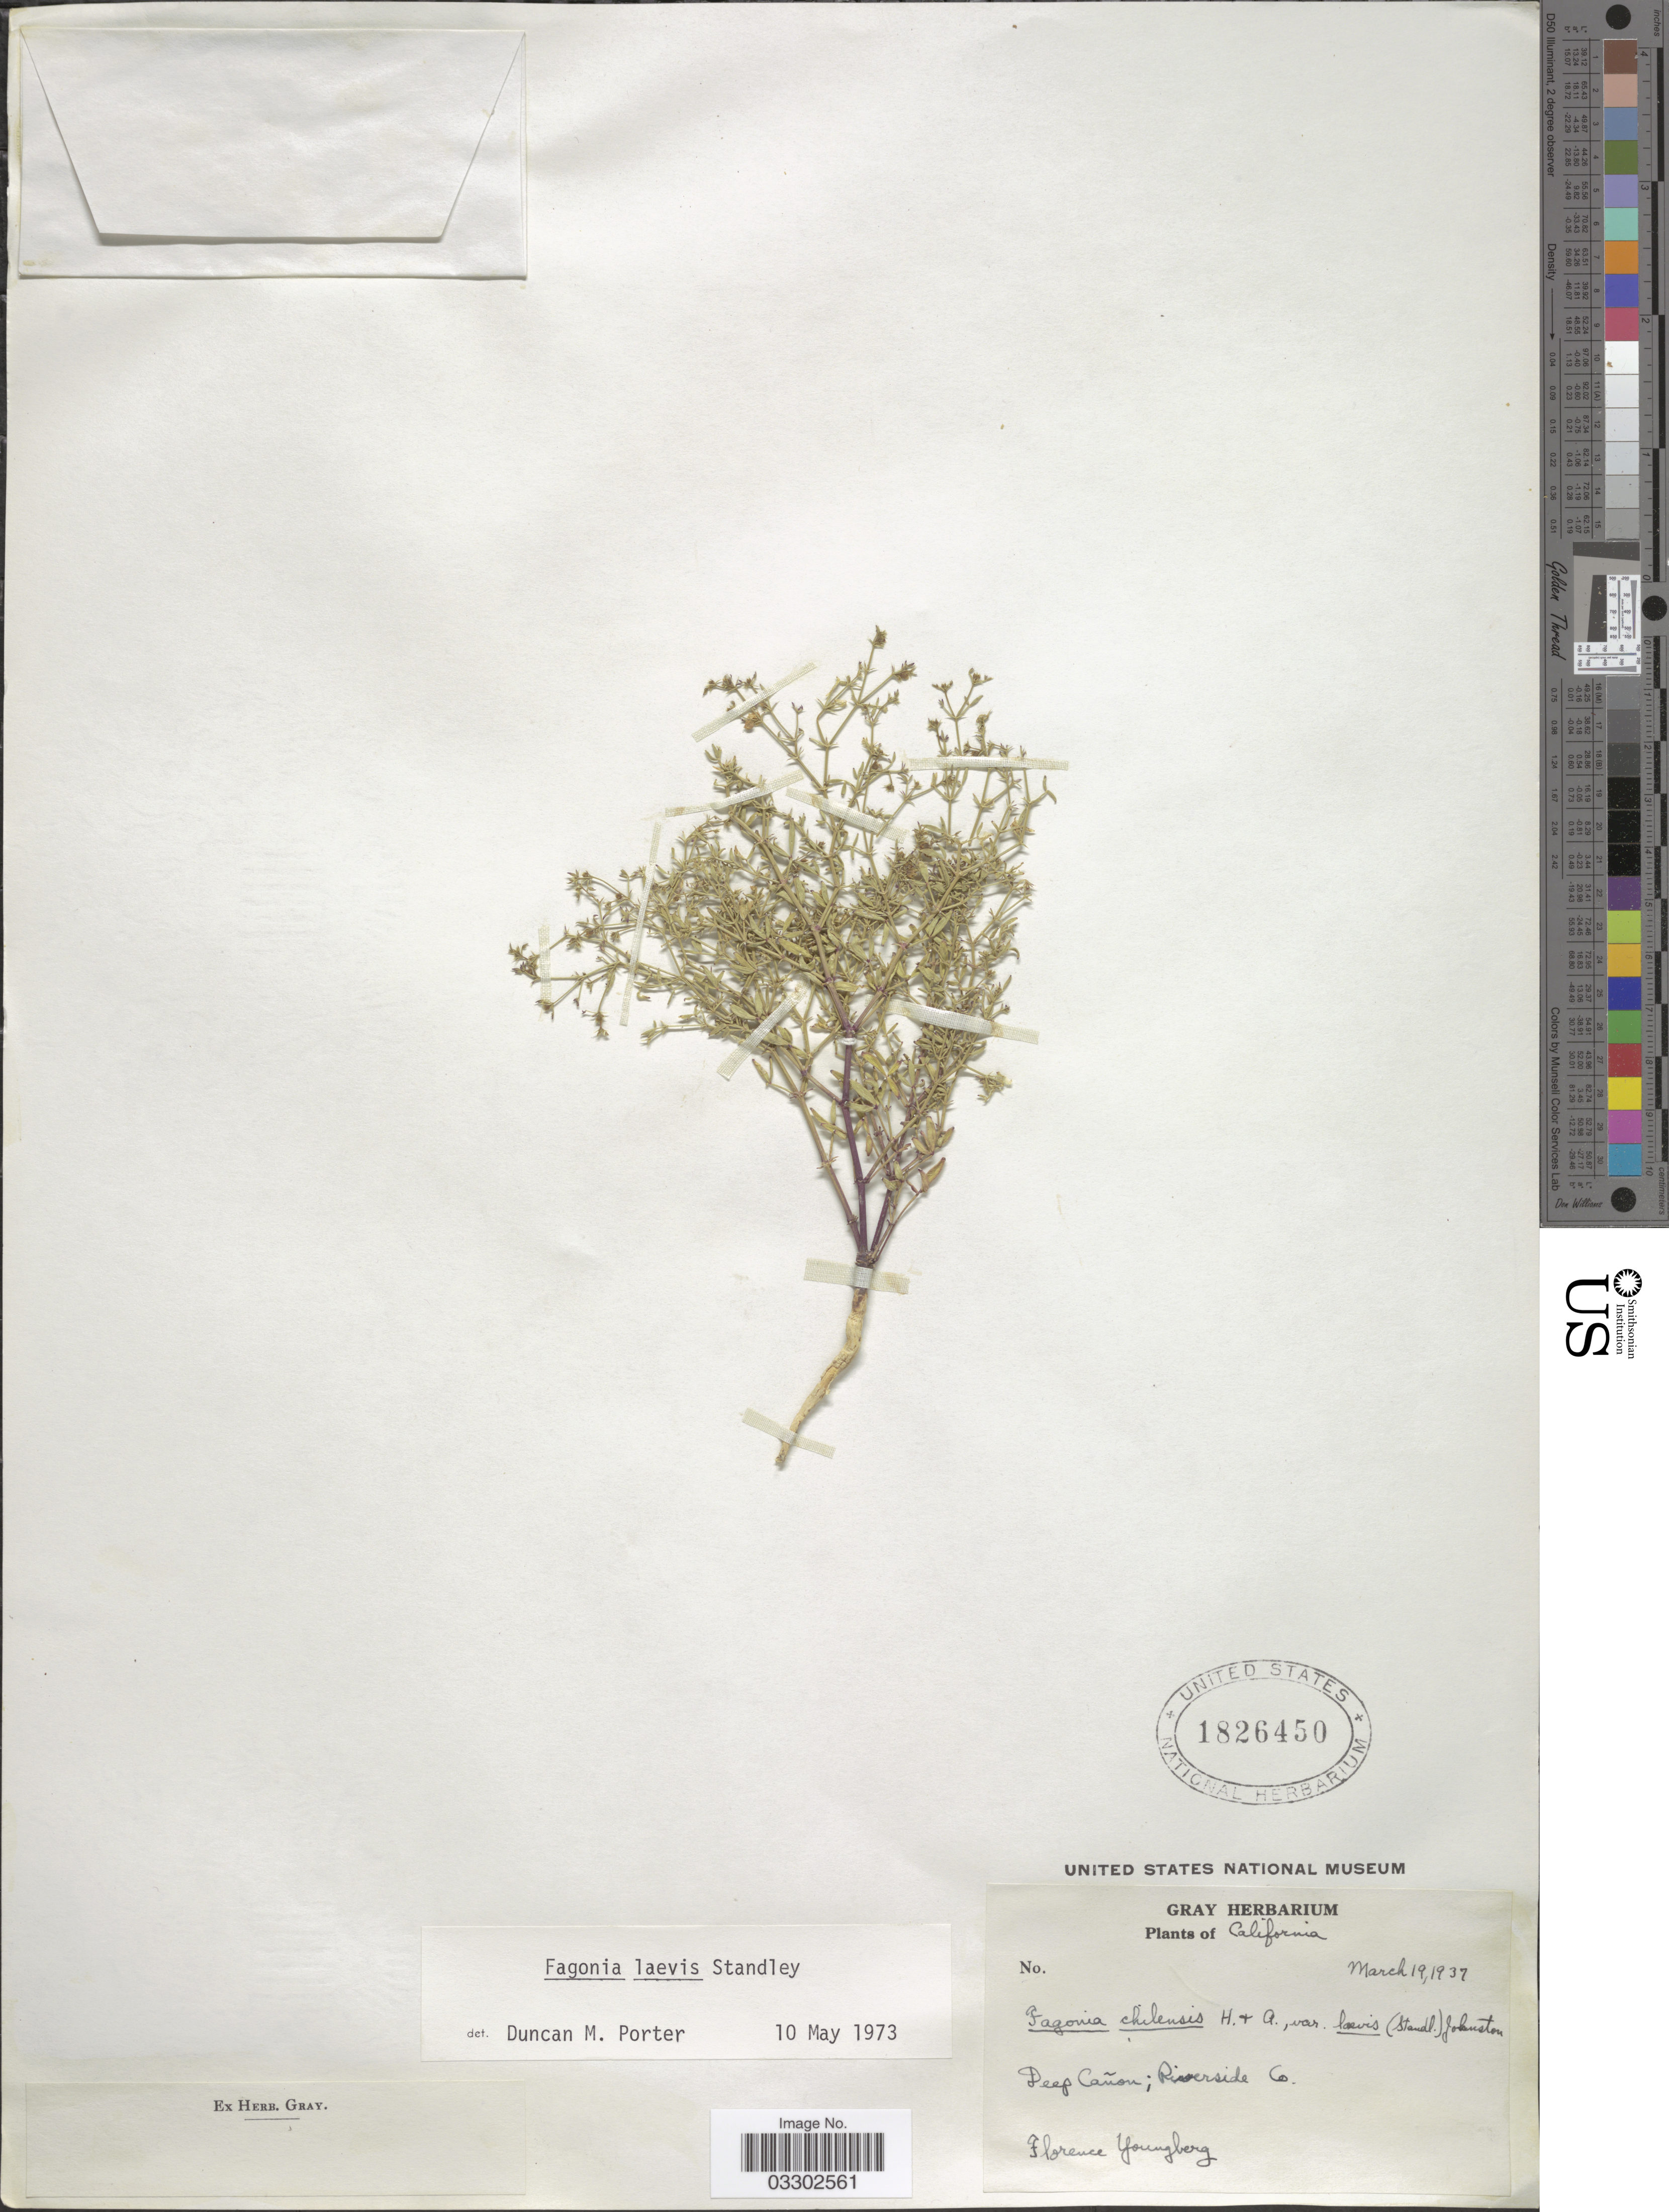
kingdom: Plantae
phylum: Tracheophyta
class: Magnoliopsida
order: Zygophyllales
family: Zygophyllaceae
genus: Fagonia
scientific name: Fagonia laevis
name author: Standl.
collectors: F. Youngberg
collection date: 1937-03-19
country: United States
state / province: California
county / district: Riverside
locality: Deep Cañon, Riverside Co.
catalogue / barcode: US 1826450